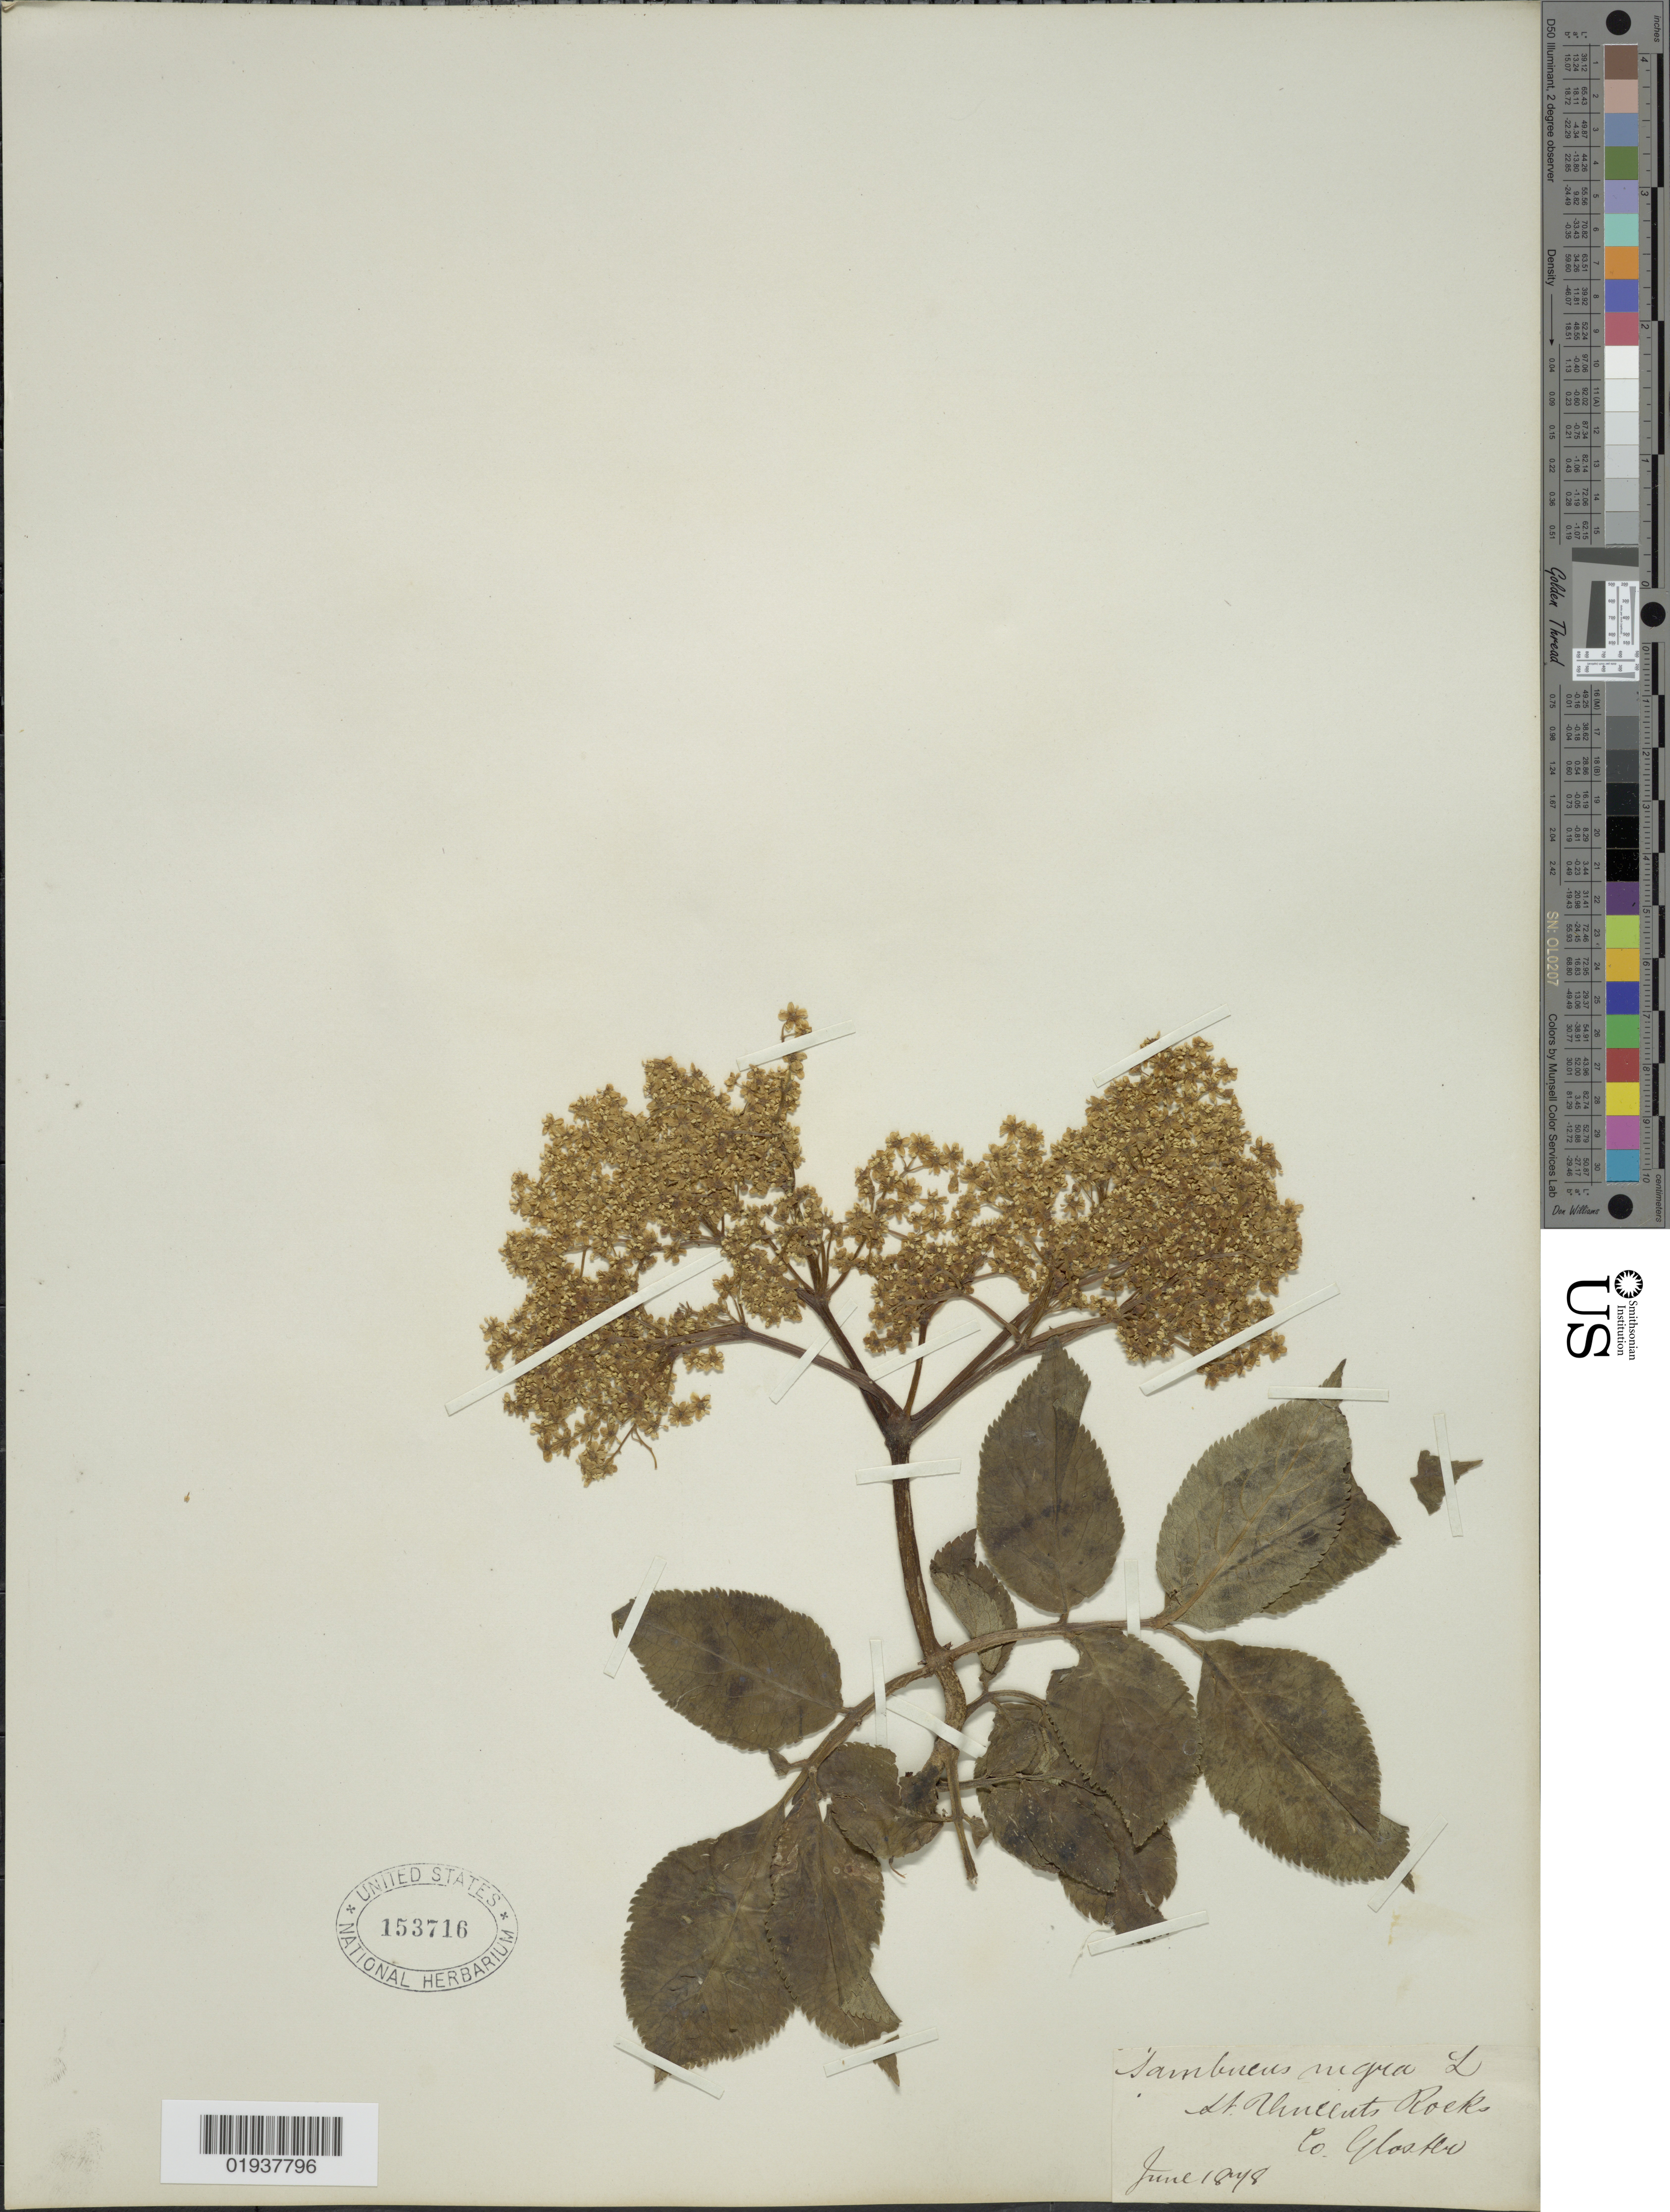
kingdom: Plantae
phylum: Tracheophyta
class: Magnoliopsida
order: Dipsacales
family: Viburnaceae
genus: Sambucus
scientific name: Sambucus nigra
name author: L.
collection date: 1848-06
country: United Kingdom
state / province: England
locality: St. Vincents Rocks, Gloster Co. [Gloucester?]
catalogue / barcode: US 153716